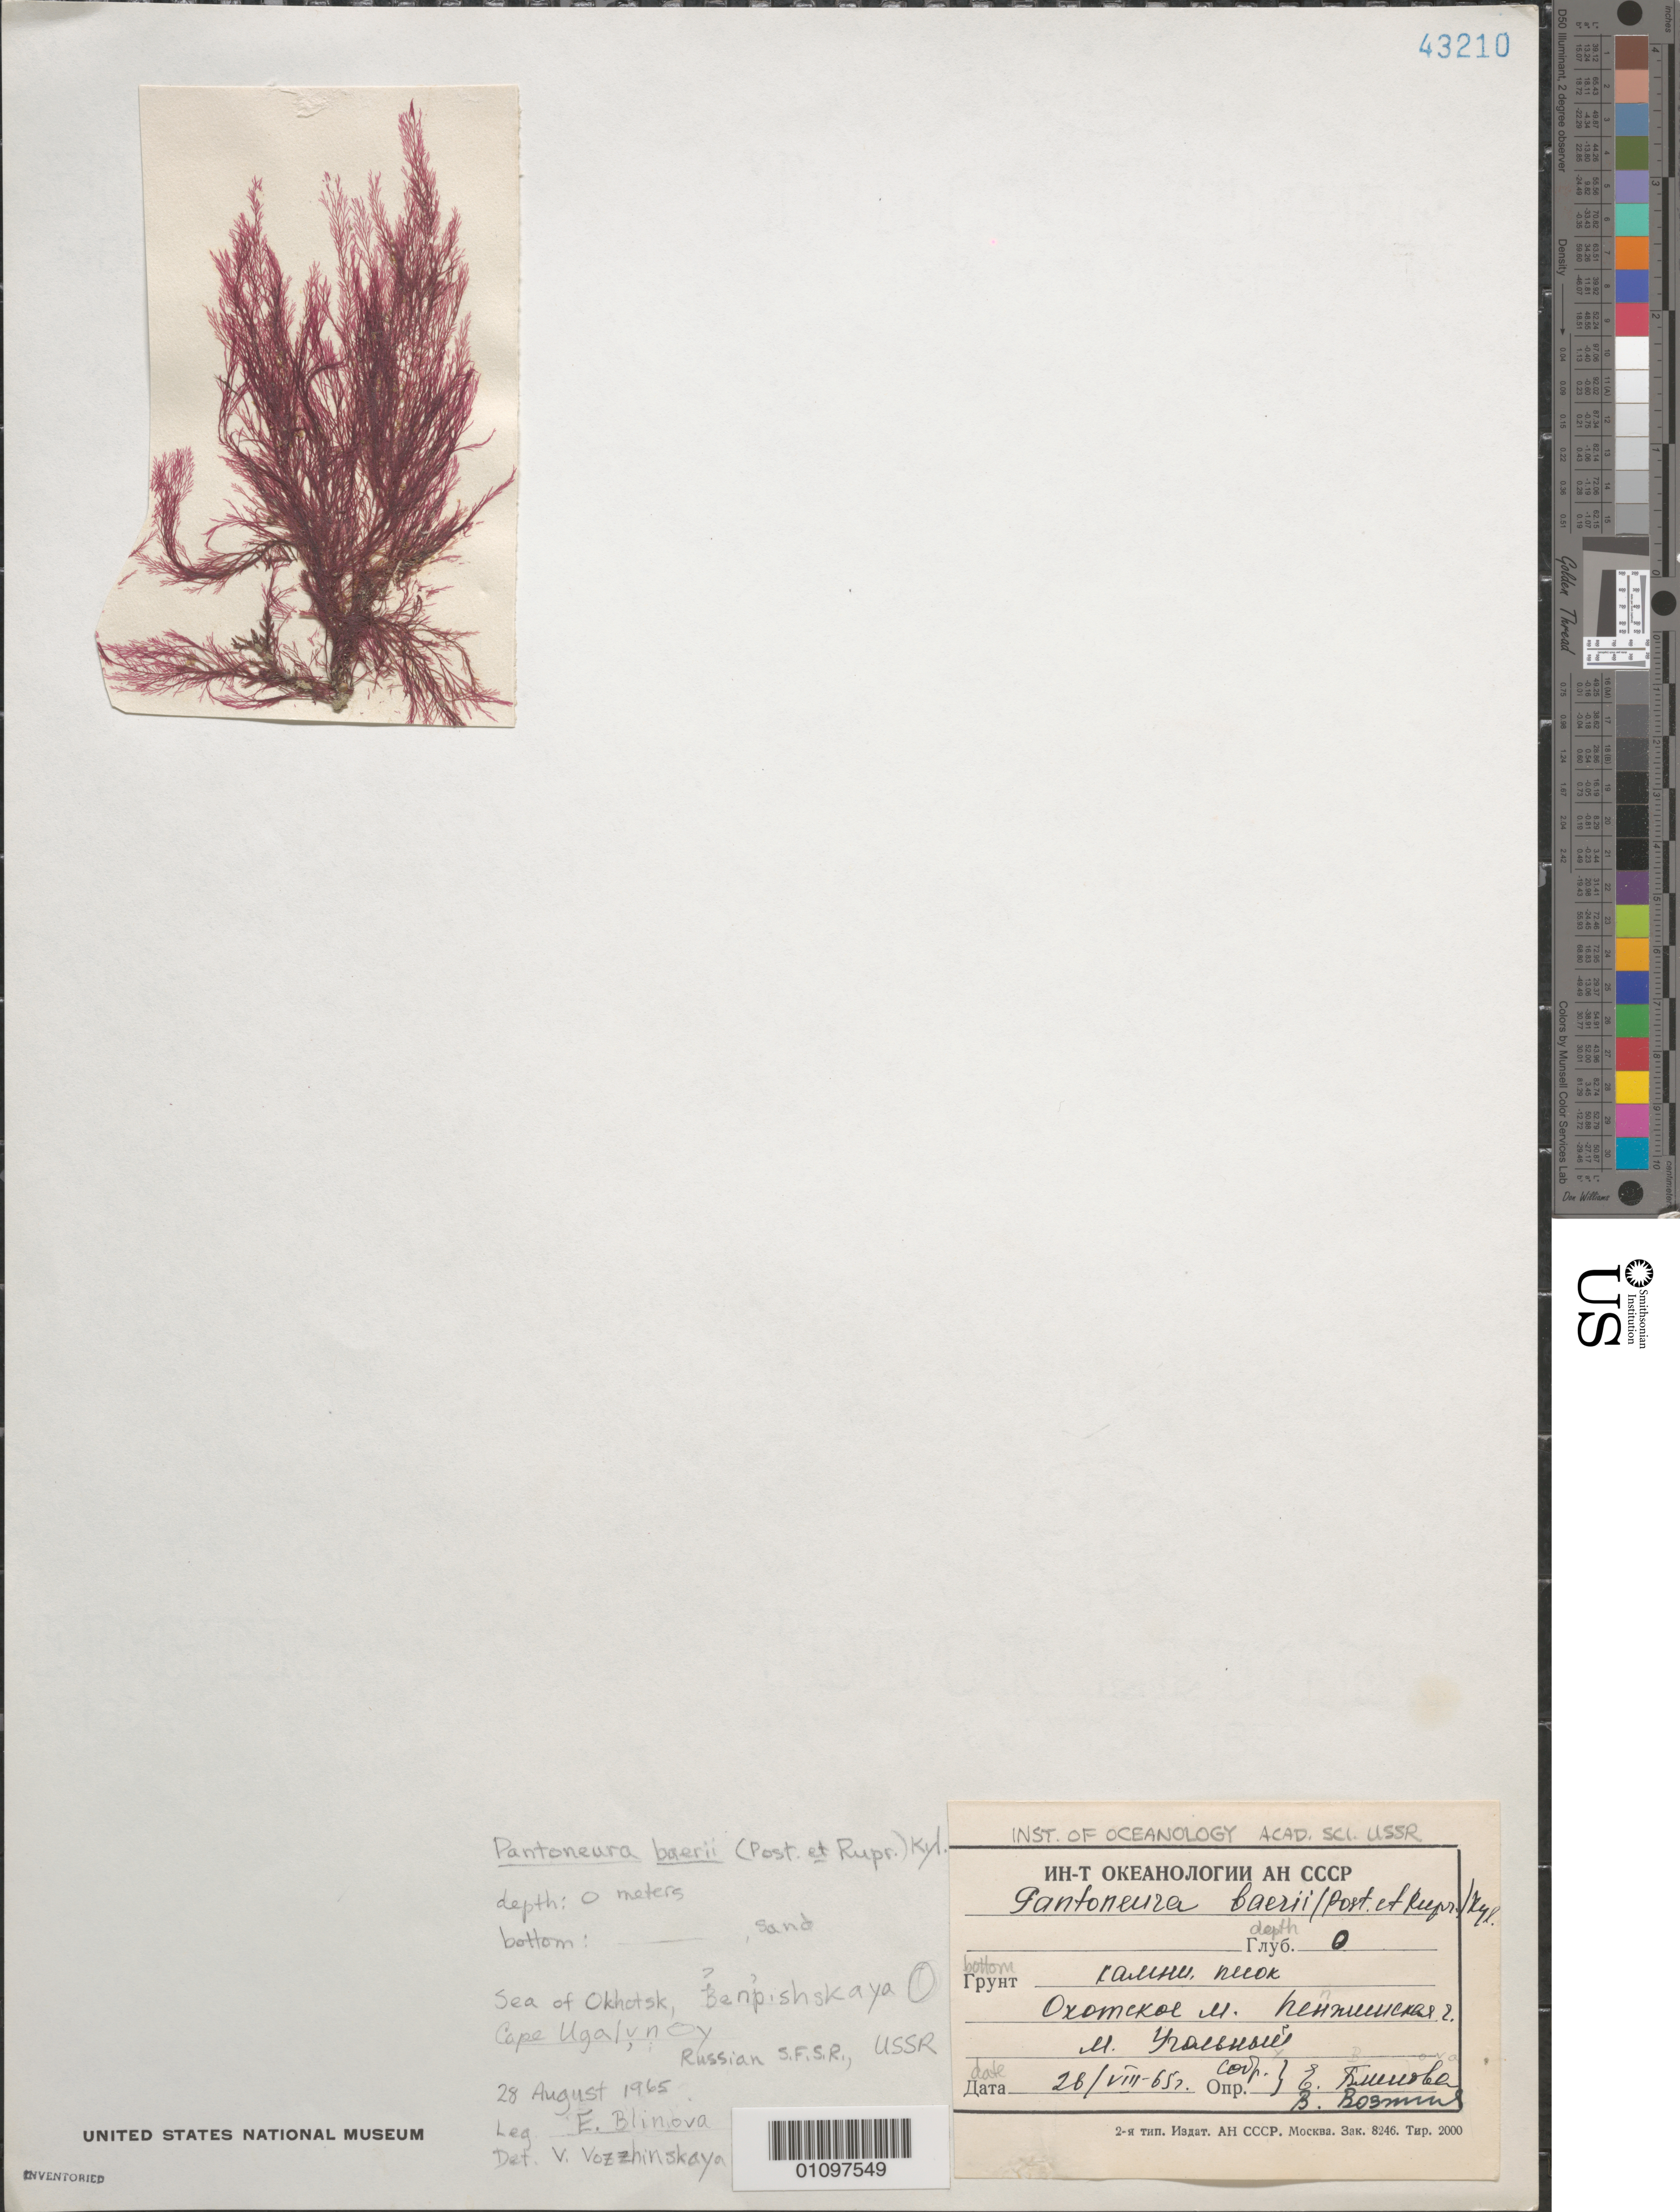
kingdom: Plantae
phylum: Rhodophyta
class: Florideophyceae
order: Ceramiales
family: Delesseriaceae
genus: Pantoneura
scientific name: Pantoneura fabriciana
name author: (Lyngb.) M.J. Wynne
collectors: E. Blinova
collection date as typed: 28 Aug 1965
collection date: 1965-08-28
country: Russian Federation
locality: Sea of Okhotsk, Benpishskaya, Cape Ugal'niy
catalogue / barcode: US 43210